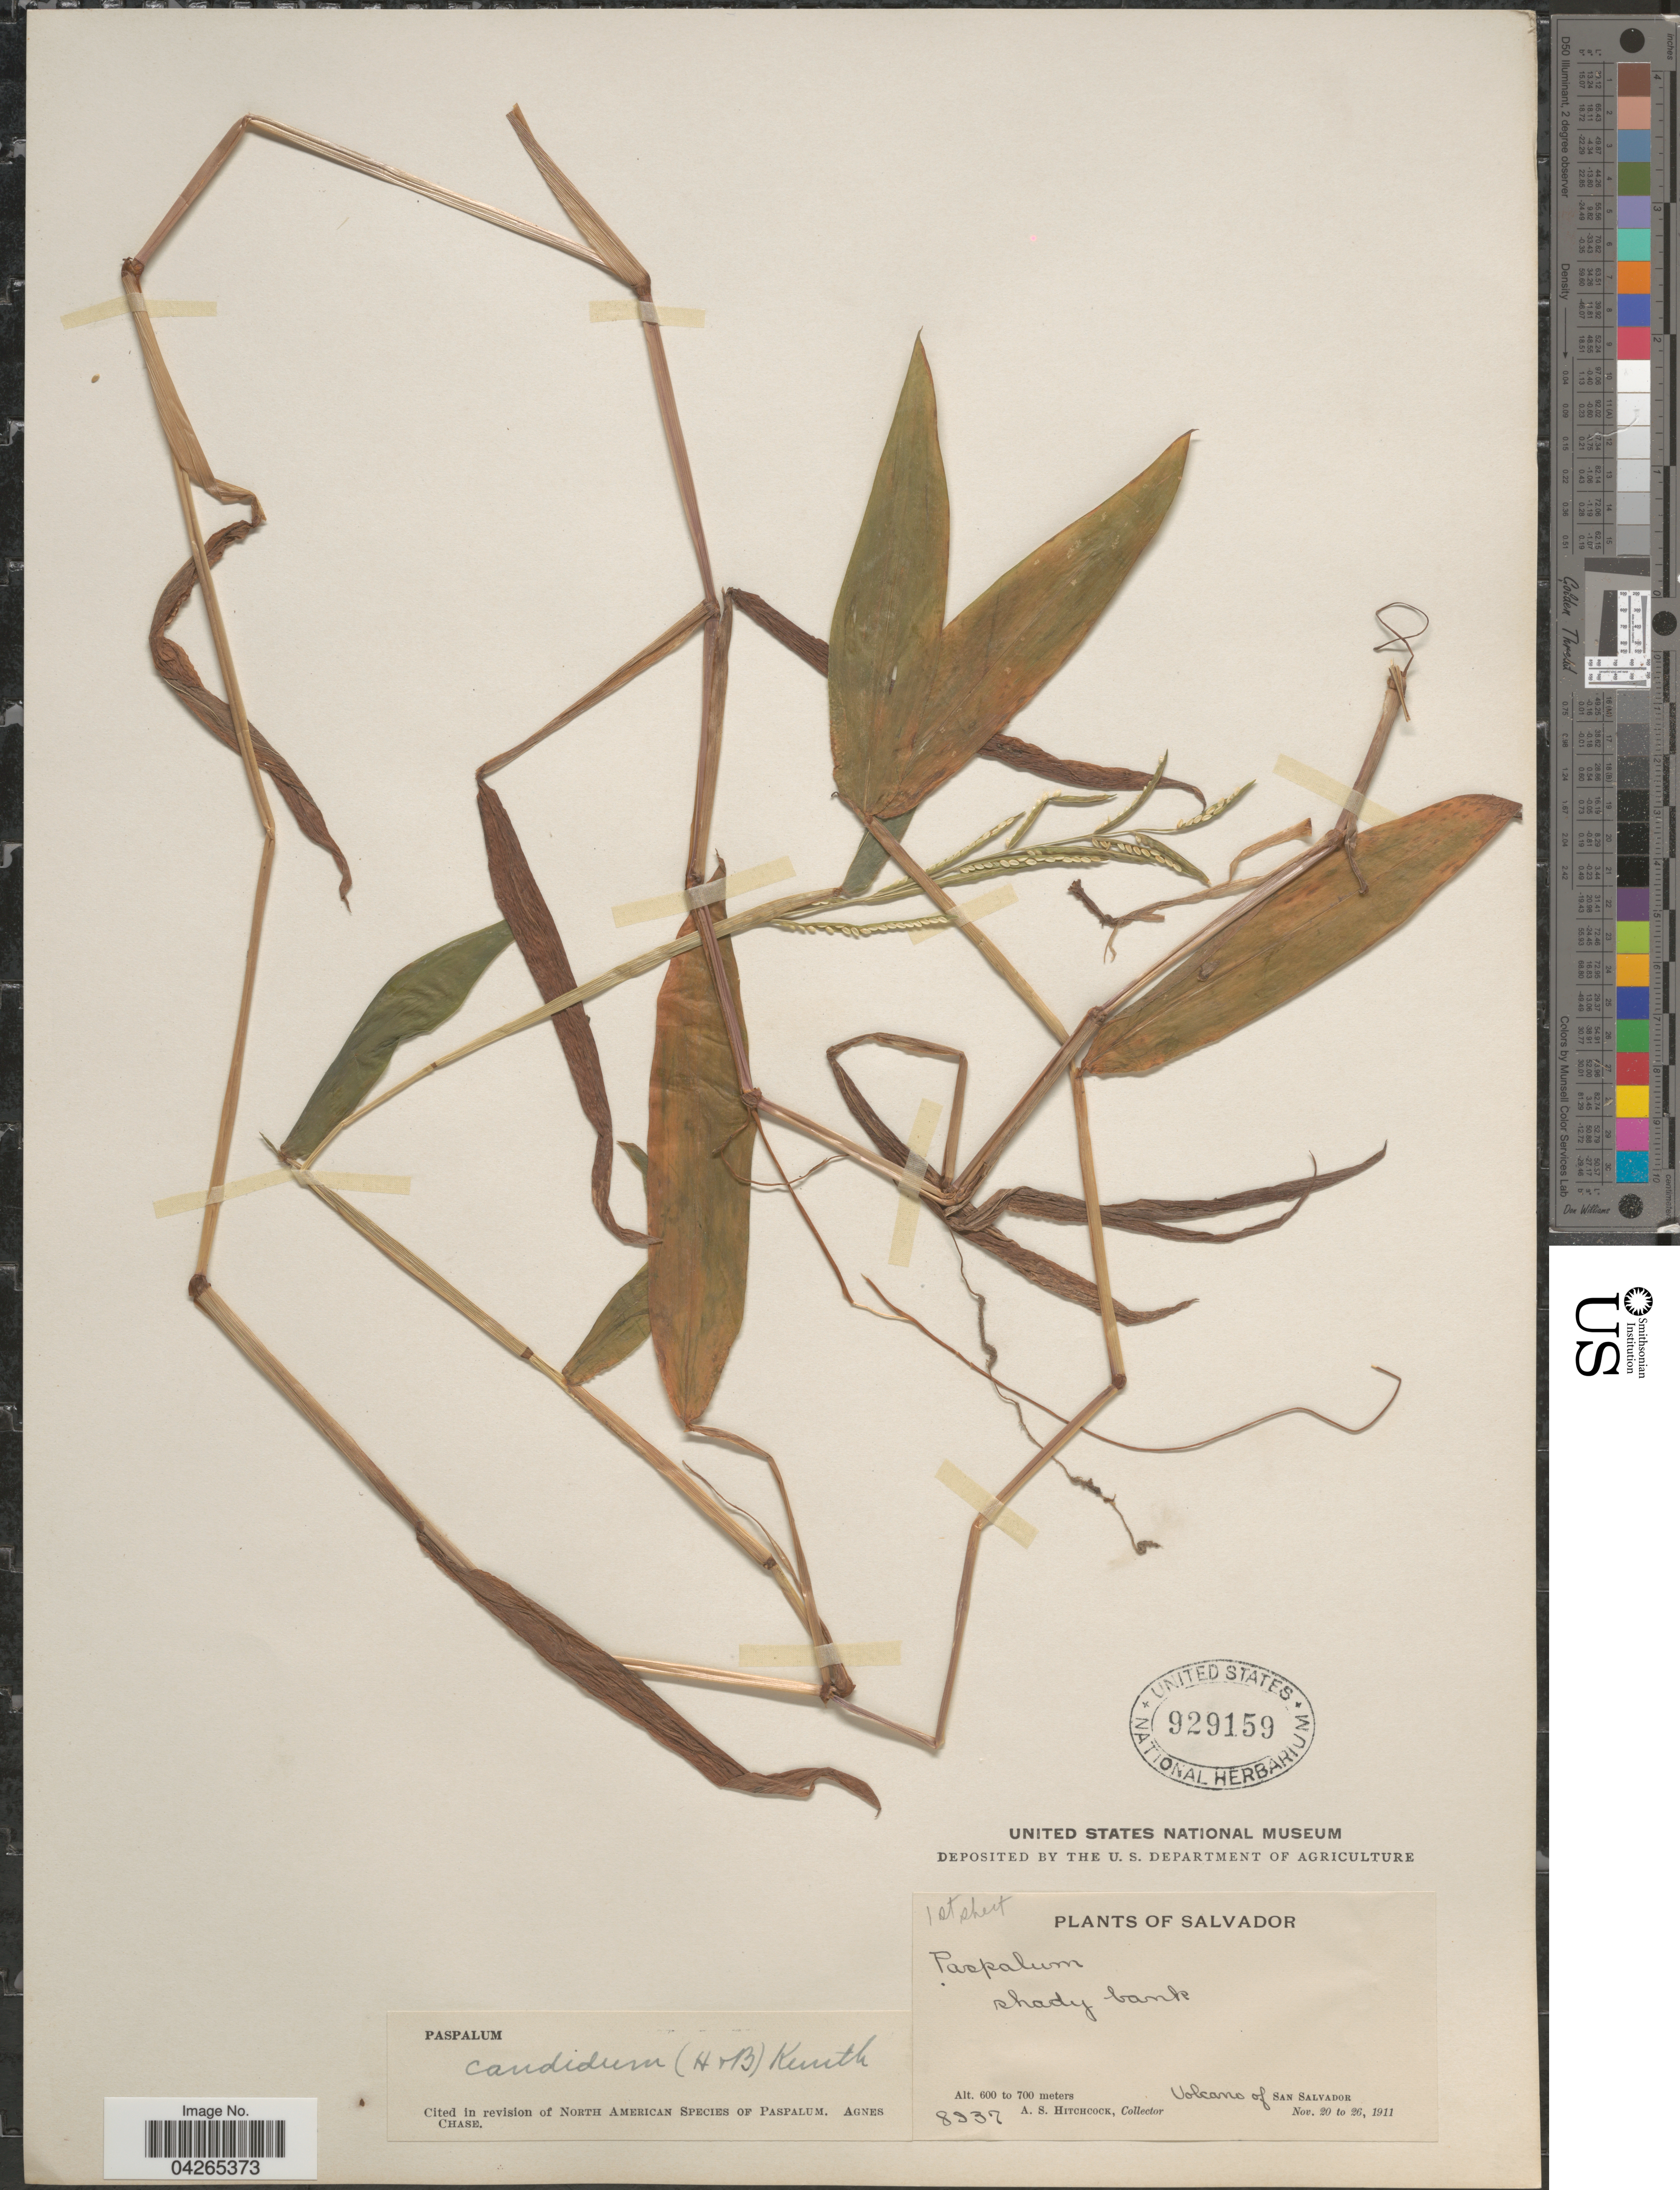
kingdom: Plantae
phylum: Tracheophyta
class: Liliopsida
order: Poales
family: Poaceae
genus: Paspalum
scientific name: Paspalum candidum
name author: (Humb. & Bonpl. ex Fleugge) Kunth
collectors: A. S. Hitchcock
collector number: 8937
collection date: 1911-11-20/1911-11-26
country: El Salvador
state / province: San Salvador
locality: Volcano of San Salvador.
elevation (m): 600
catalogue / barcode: US 929159